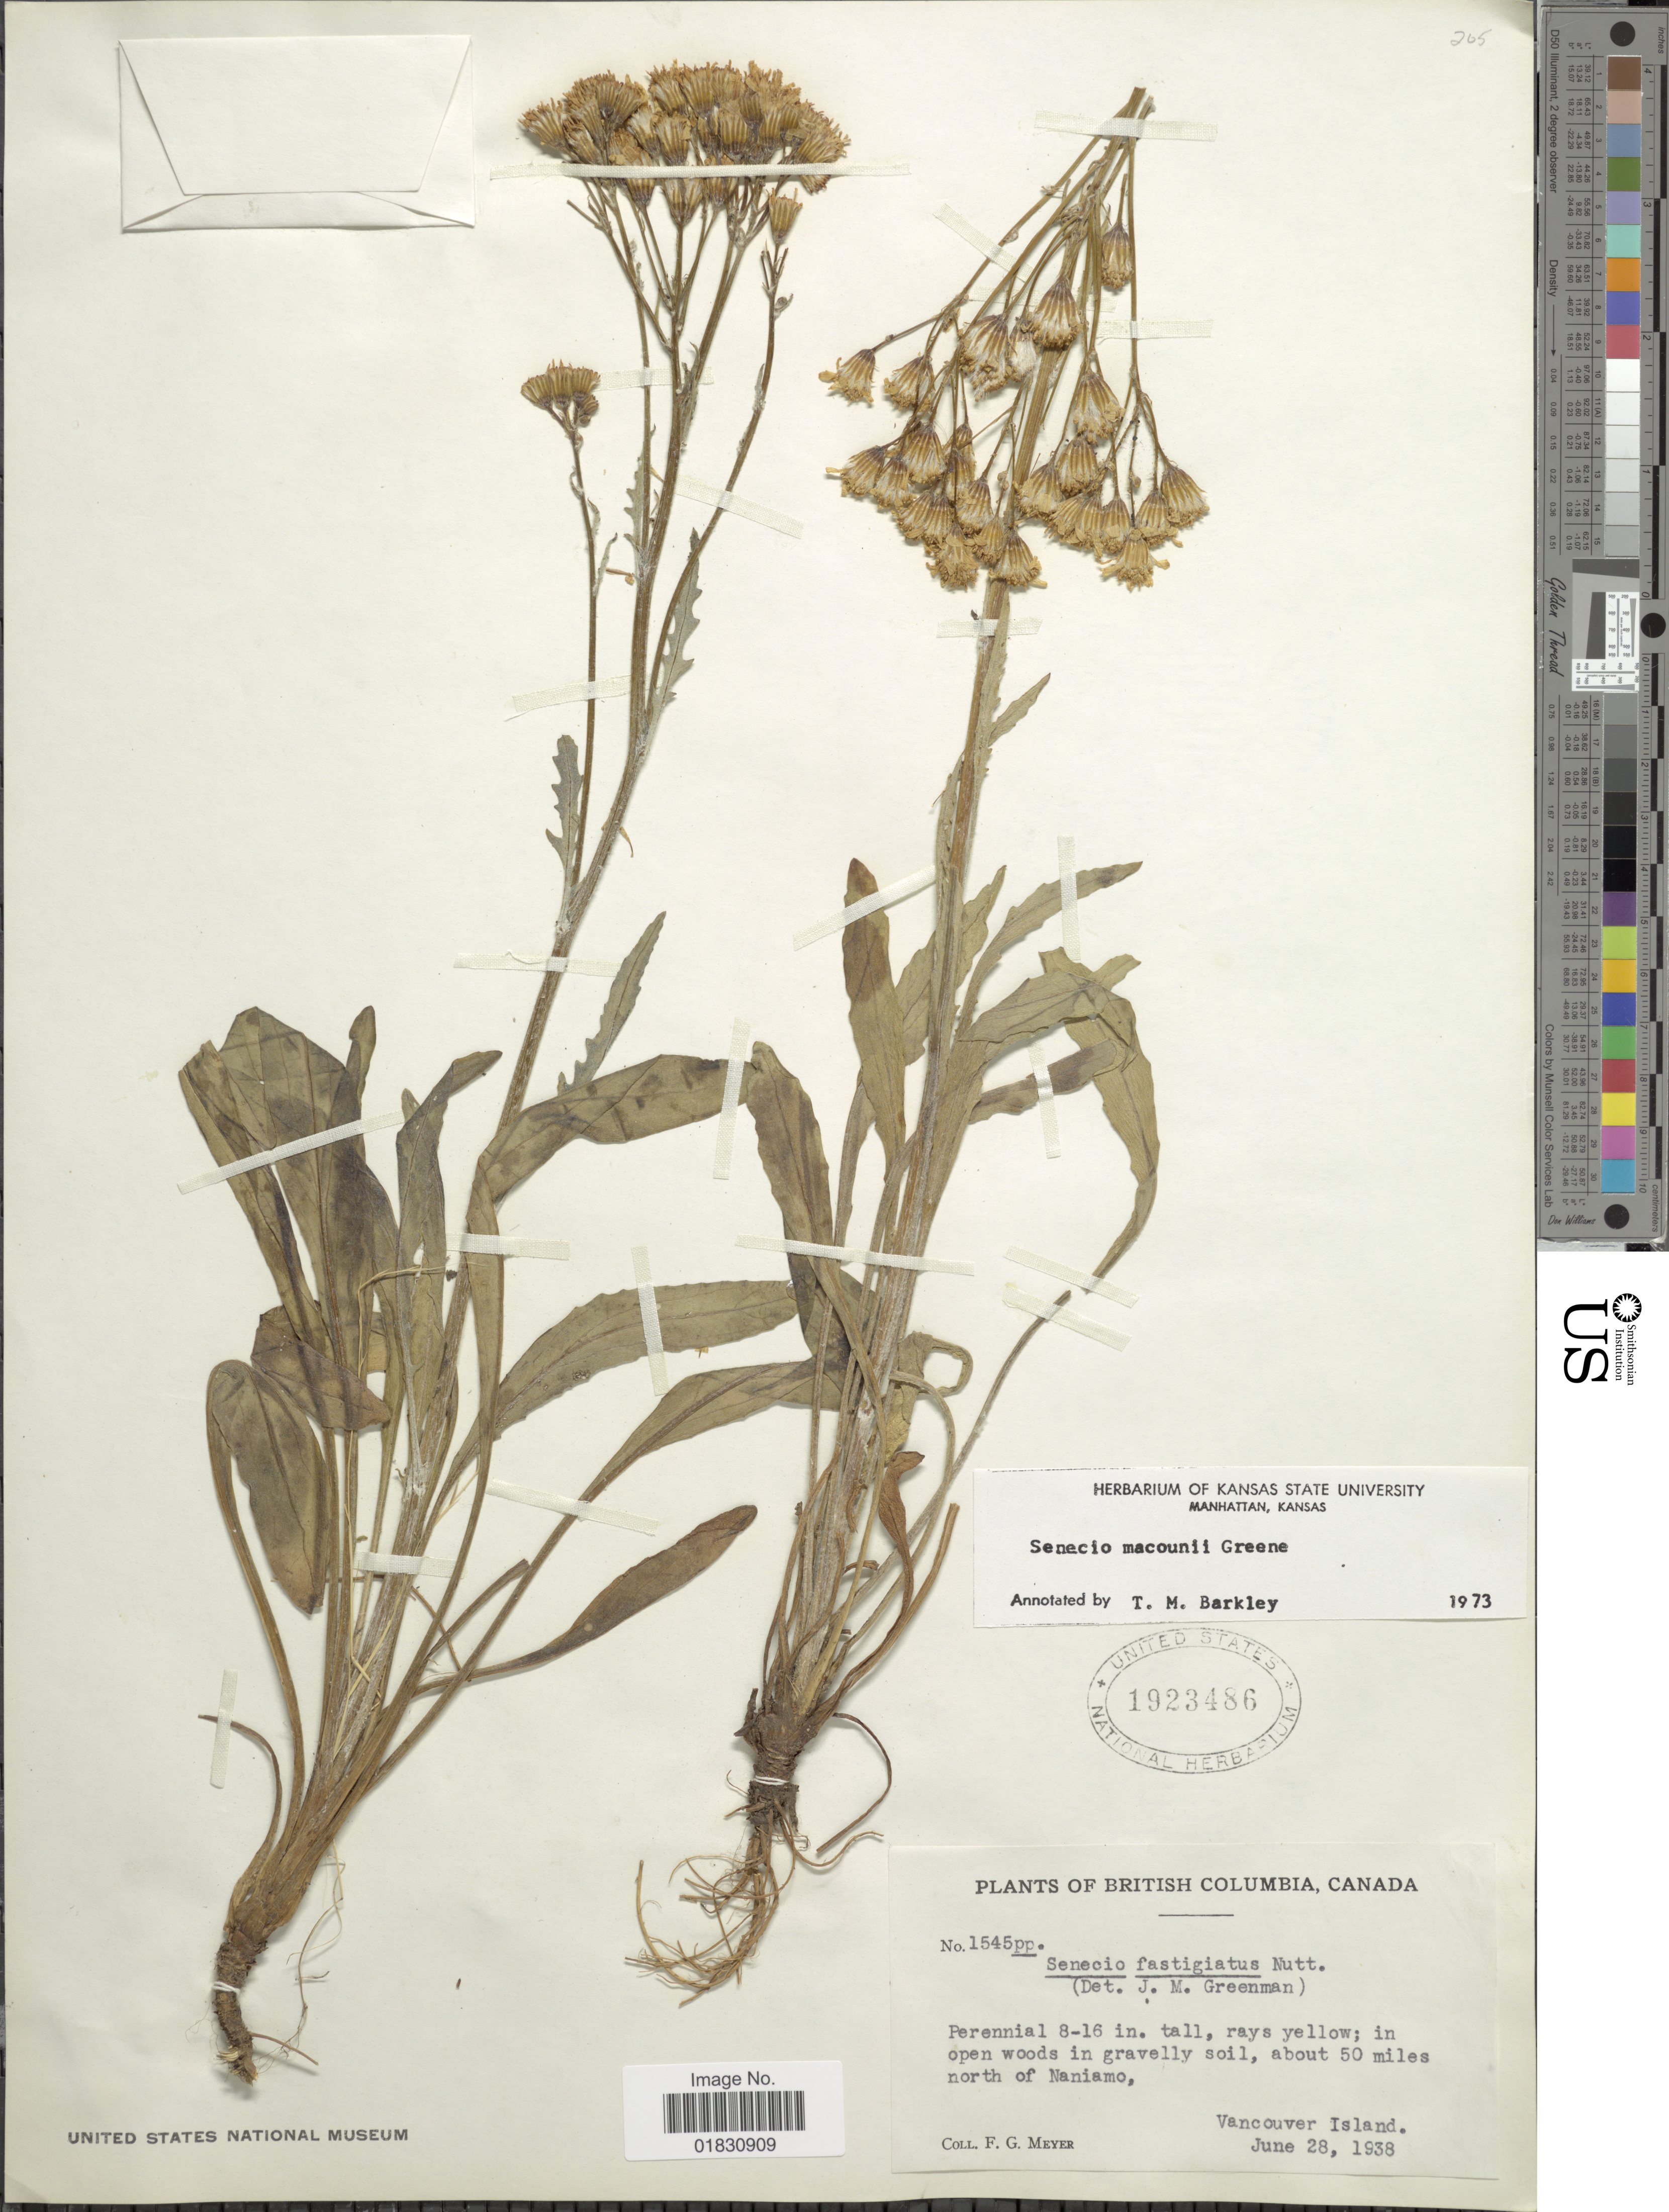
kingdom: Plantae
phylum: Tracheophyta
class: Magnoliopsida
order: Asterales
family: Asteraceae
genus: Packera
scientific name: Packera macounii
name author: (Greene) W.A. Weber & Á. Löve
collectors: F. G. Meyer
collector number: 15454pp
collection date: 1938-06-28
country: Canada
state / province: British Columbia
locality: About 50 mile north of Naniamo, Vancouver Island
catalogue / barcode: US 1923486